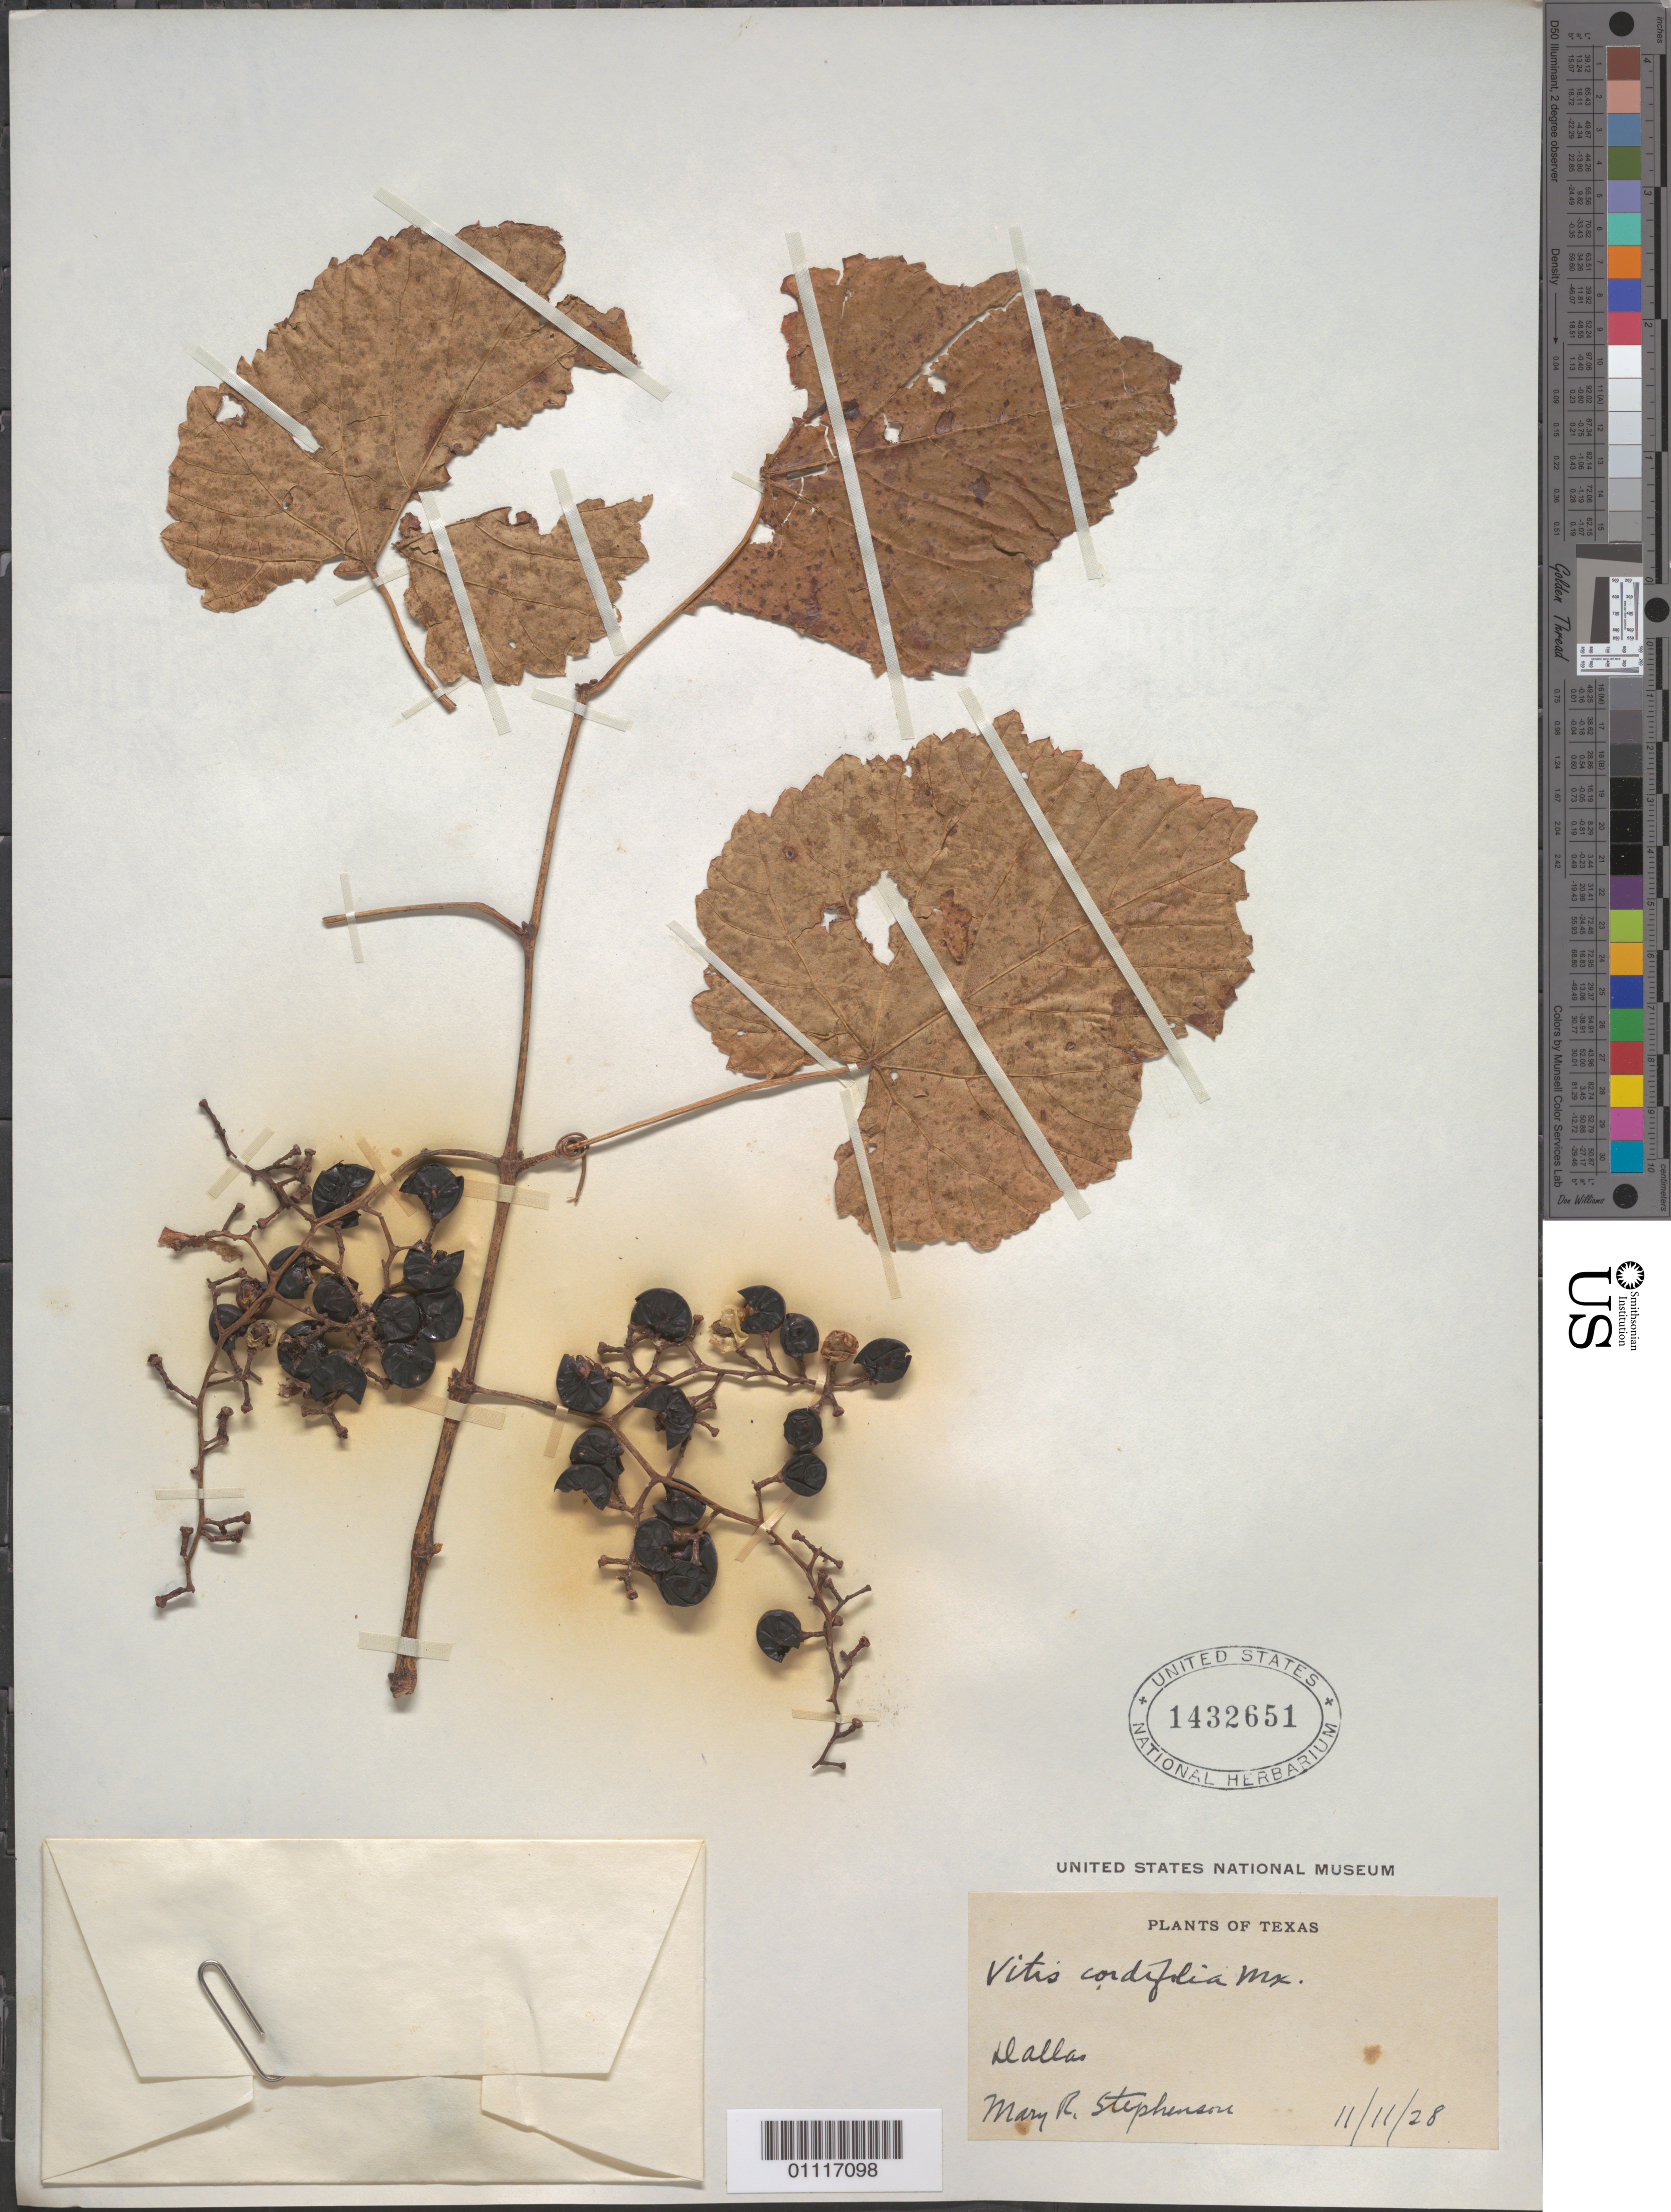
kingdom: Plantae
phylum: Tracheophyta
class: Magnoliopsida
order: Vitales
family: Vitaceae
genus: Vitis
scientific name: Vitis cordifolia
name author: Michx.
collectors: M. R. Stephenson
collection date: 1928-11-11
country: United States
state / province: Texas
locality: Dallas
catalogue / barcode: US 1432651